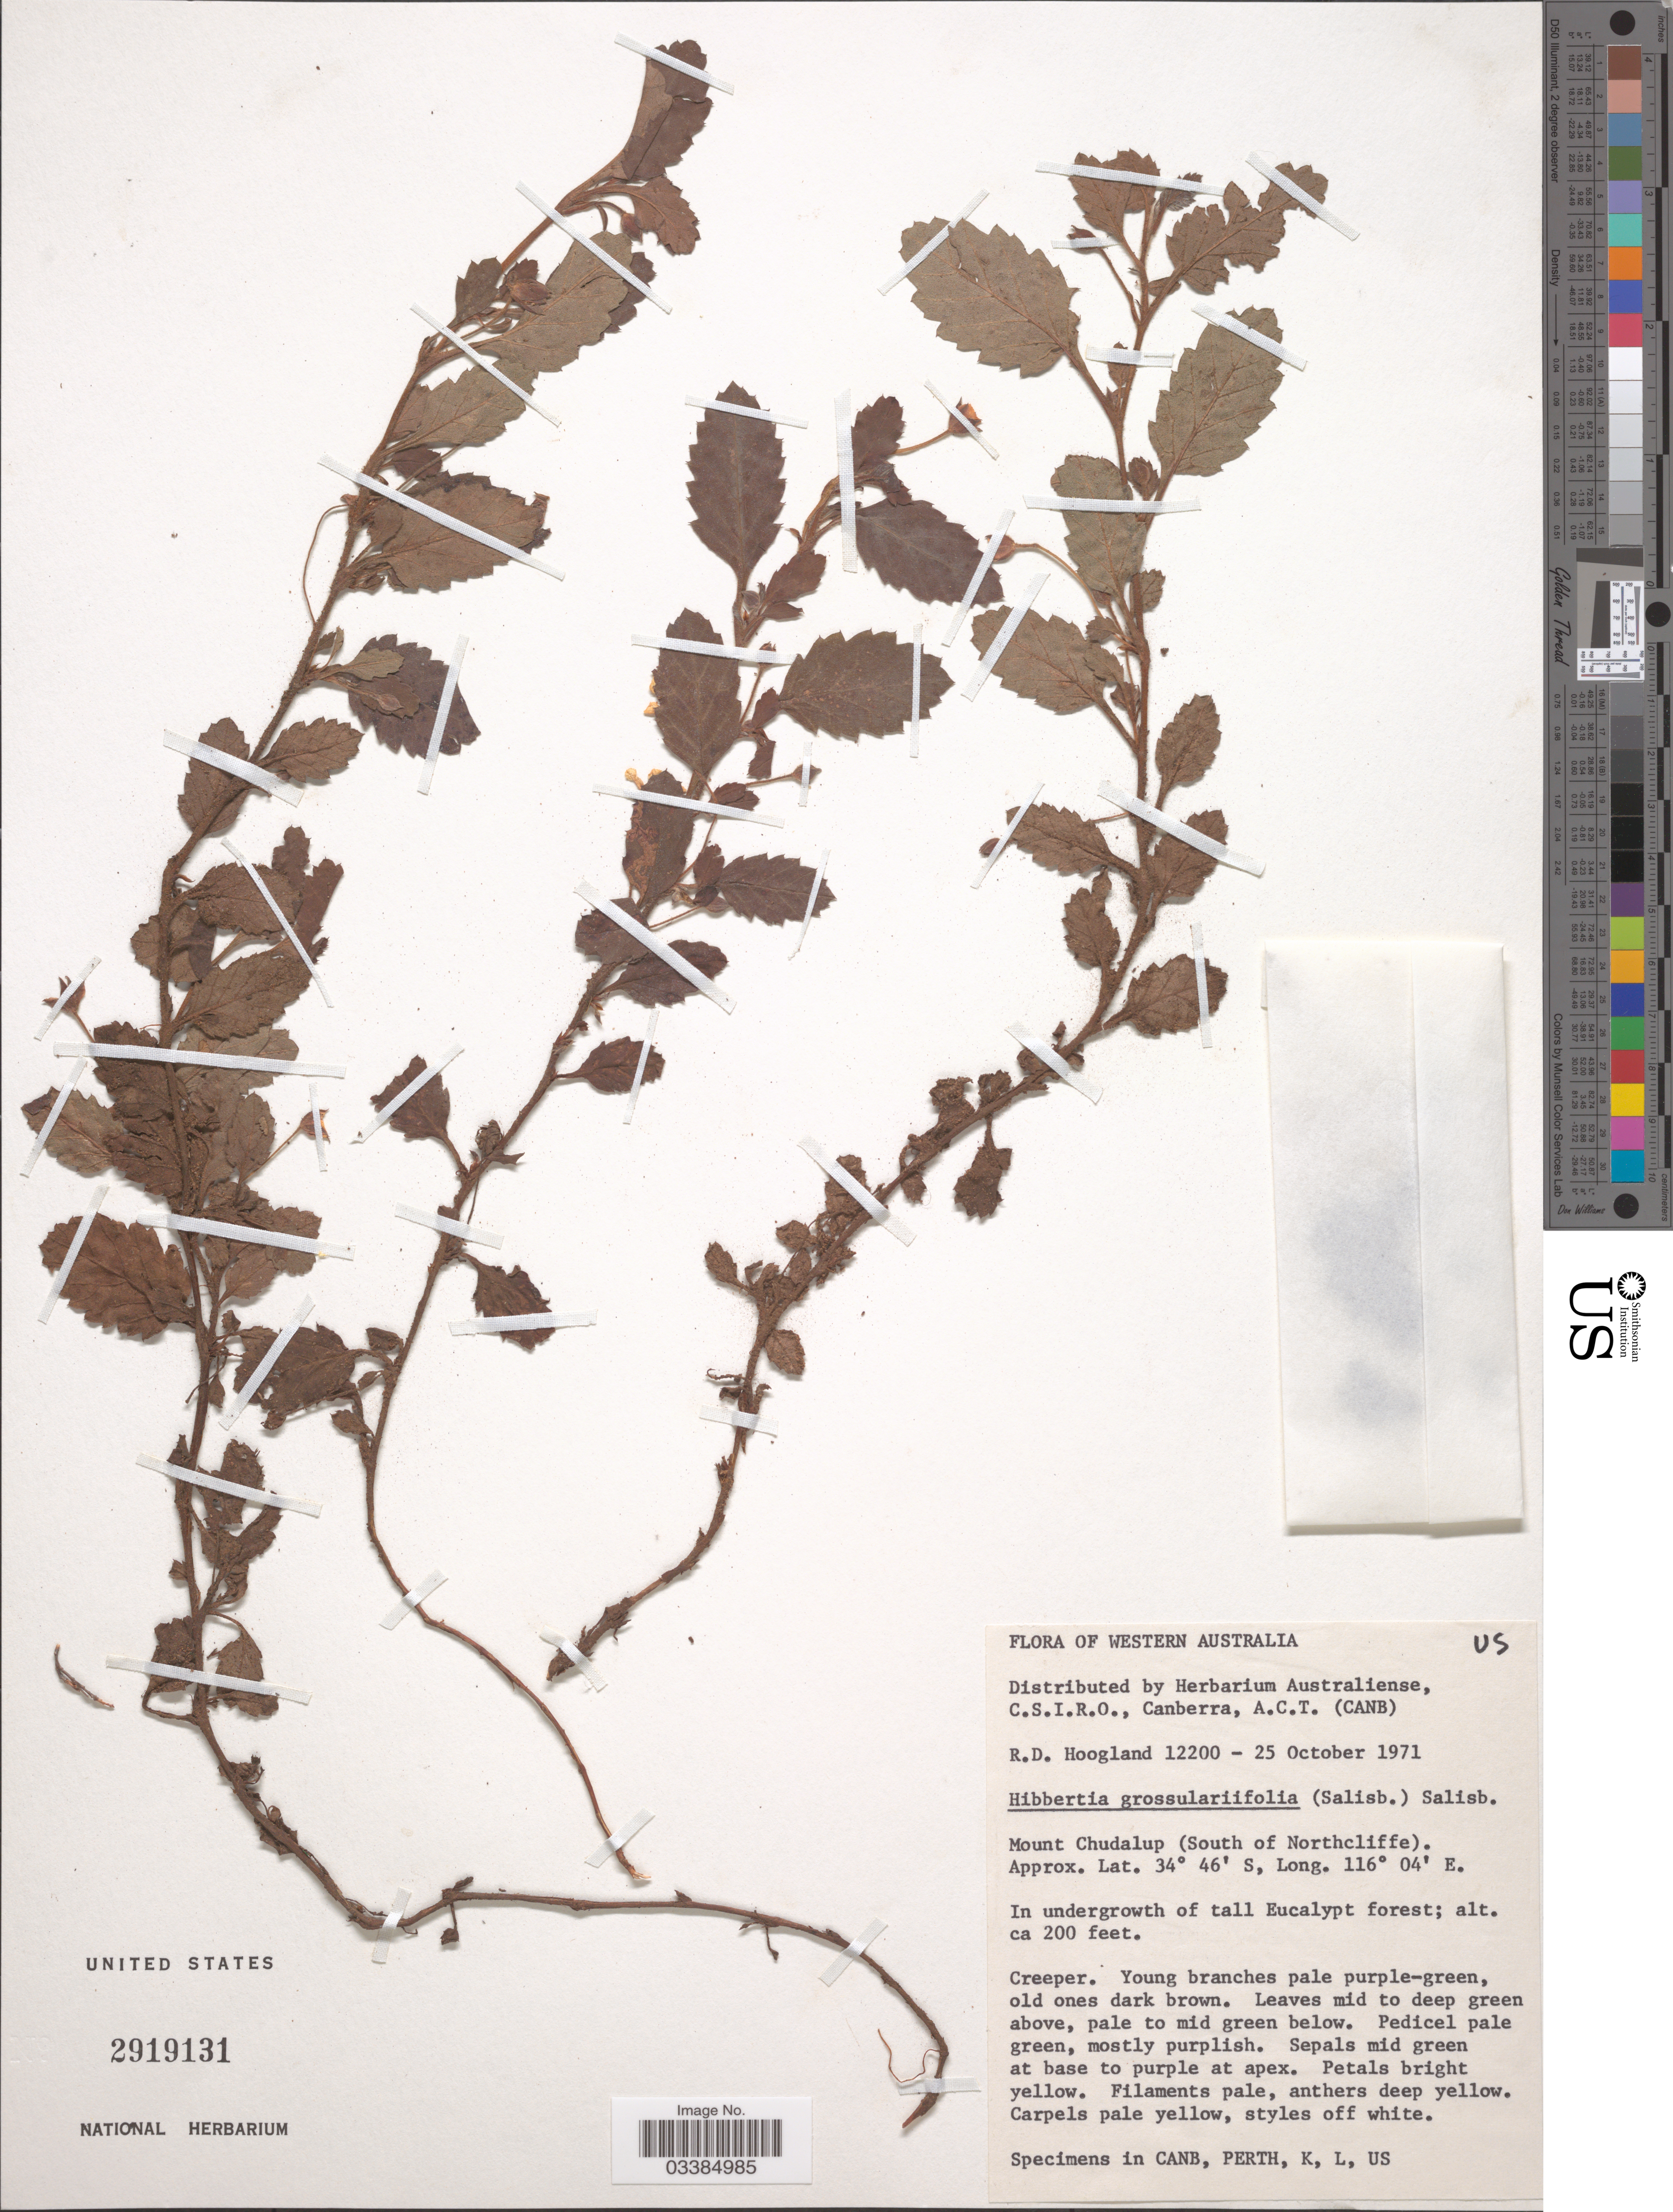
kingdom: Plantae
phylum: Tracheophyta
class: Magnoliopsida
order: Dilleniales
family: Dilleniaceae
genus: Hibbertia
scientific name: Hibbertia grossularifolia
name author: Salisb.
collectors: R. D. Hoogland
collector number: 12200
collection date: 1971-10-25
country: Australia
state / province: Western Australia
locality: Mount Chudalup (South of Northcliffe).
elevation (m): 61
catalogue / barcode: US 2919131